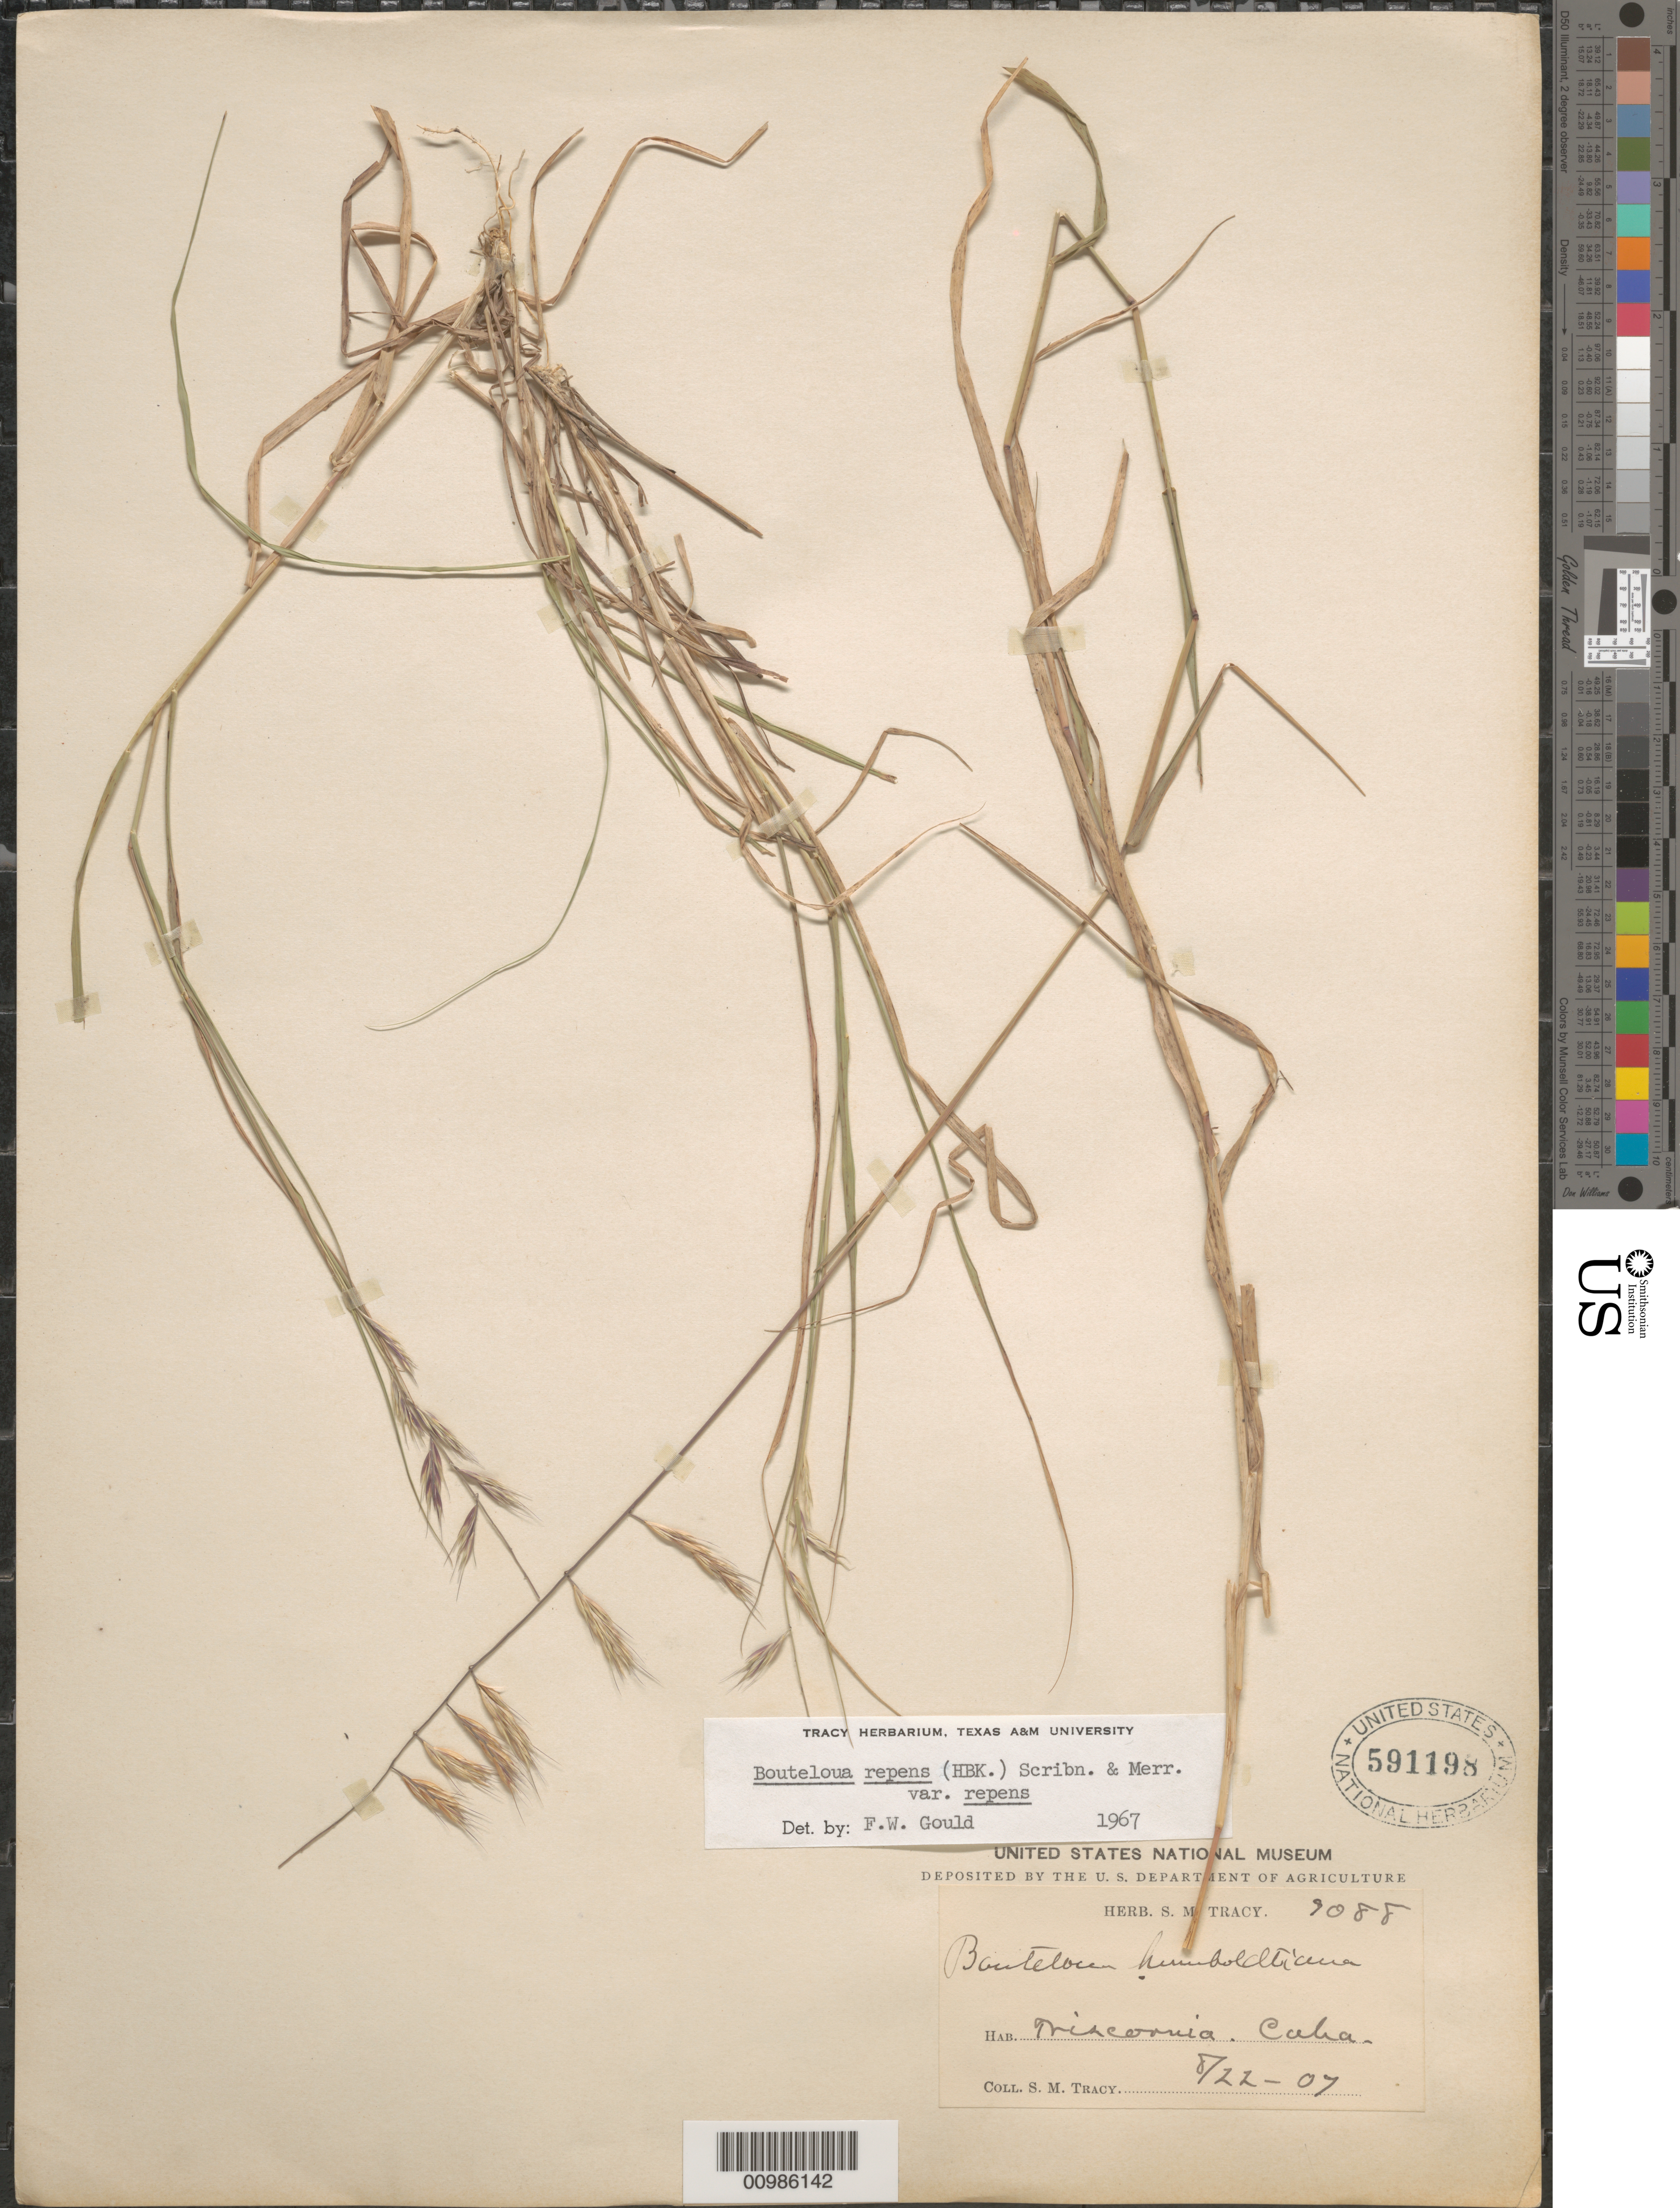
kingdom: Plantae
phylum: Tracheophyta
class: Liliopsida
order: Poales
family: Poaceae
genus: Bouteloua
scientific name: Bouteloua repens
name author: (Kunth) Scribn. & Merr.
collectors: S. M. Tracy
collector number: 9088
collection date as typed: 22 Aug 1907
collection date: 1907-08-22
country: Cuba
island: Cuba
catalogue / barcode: US 591198